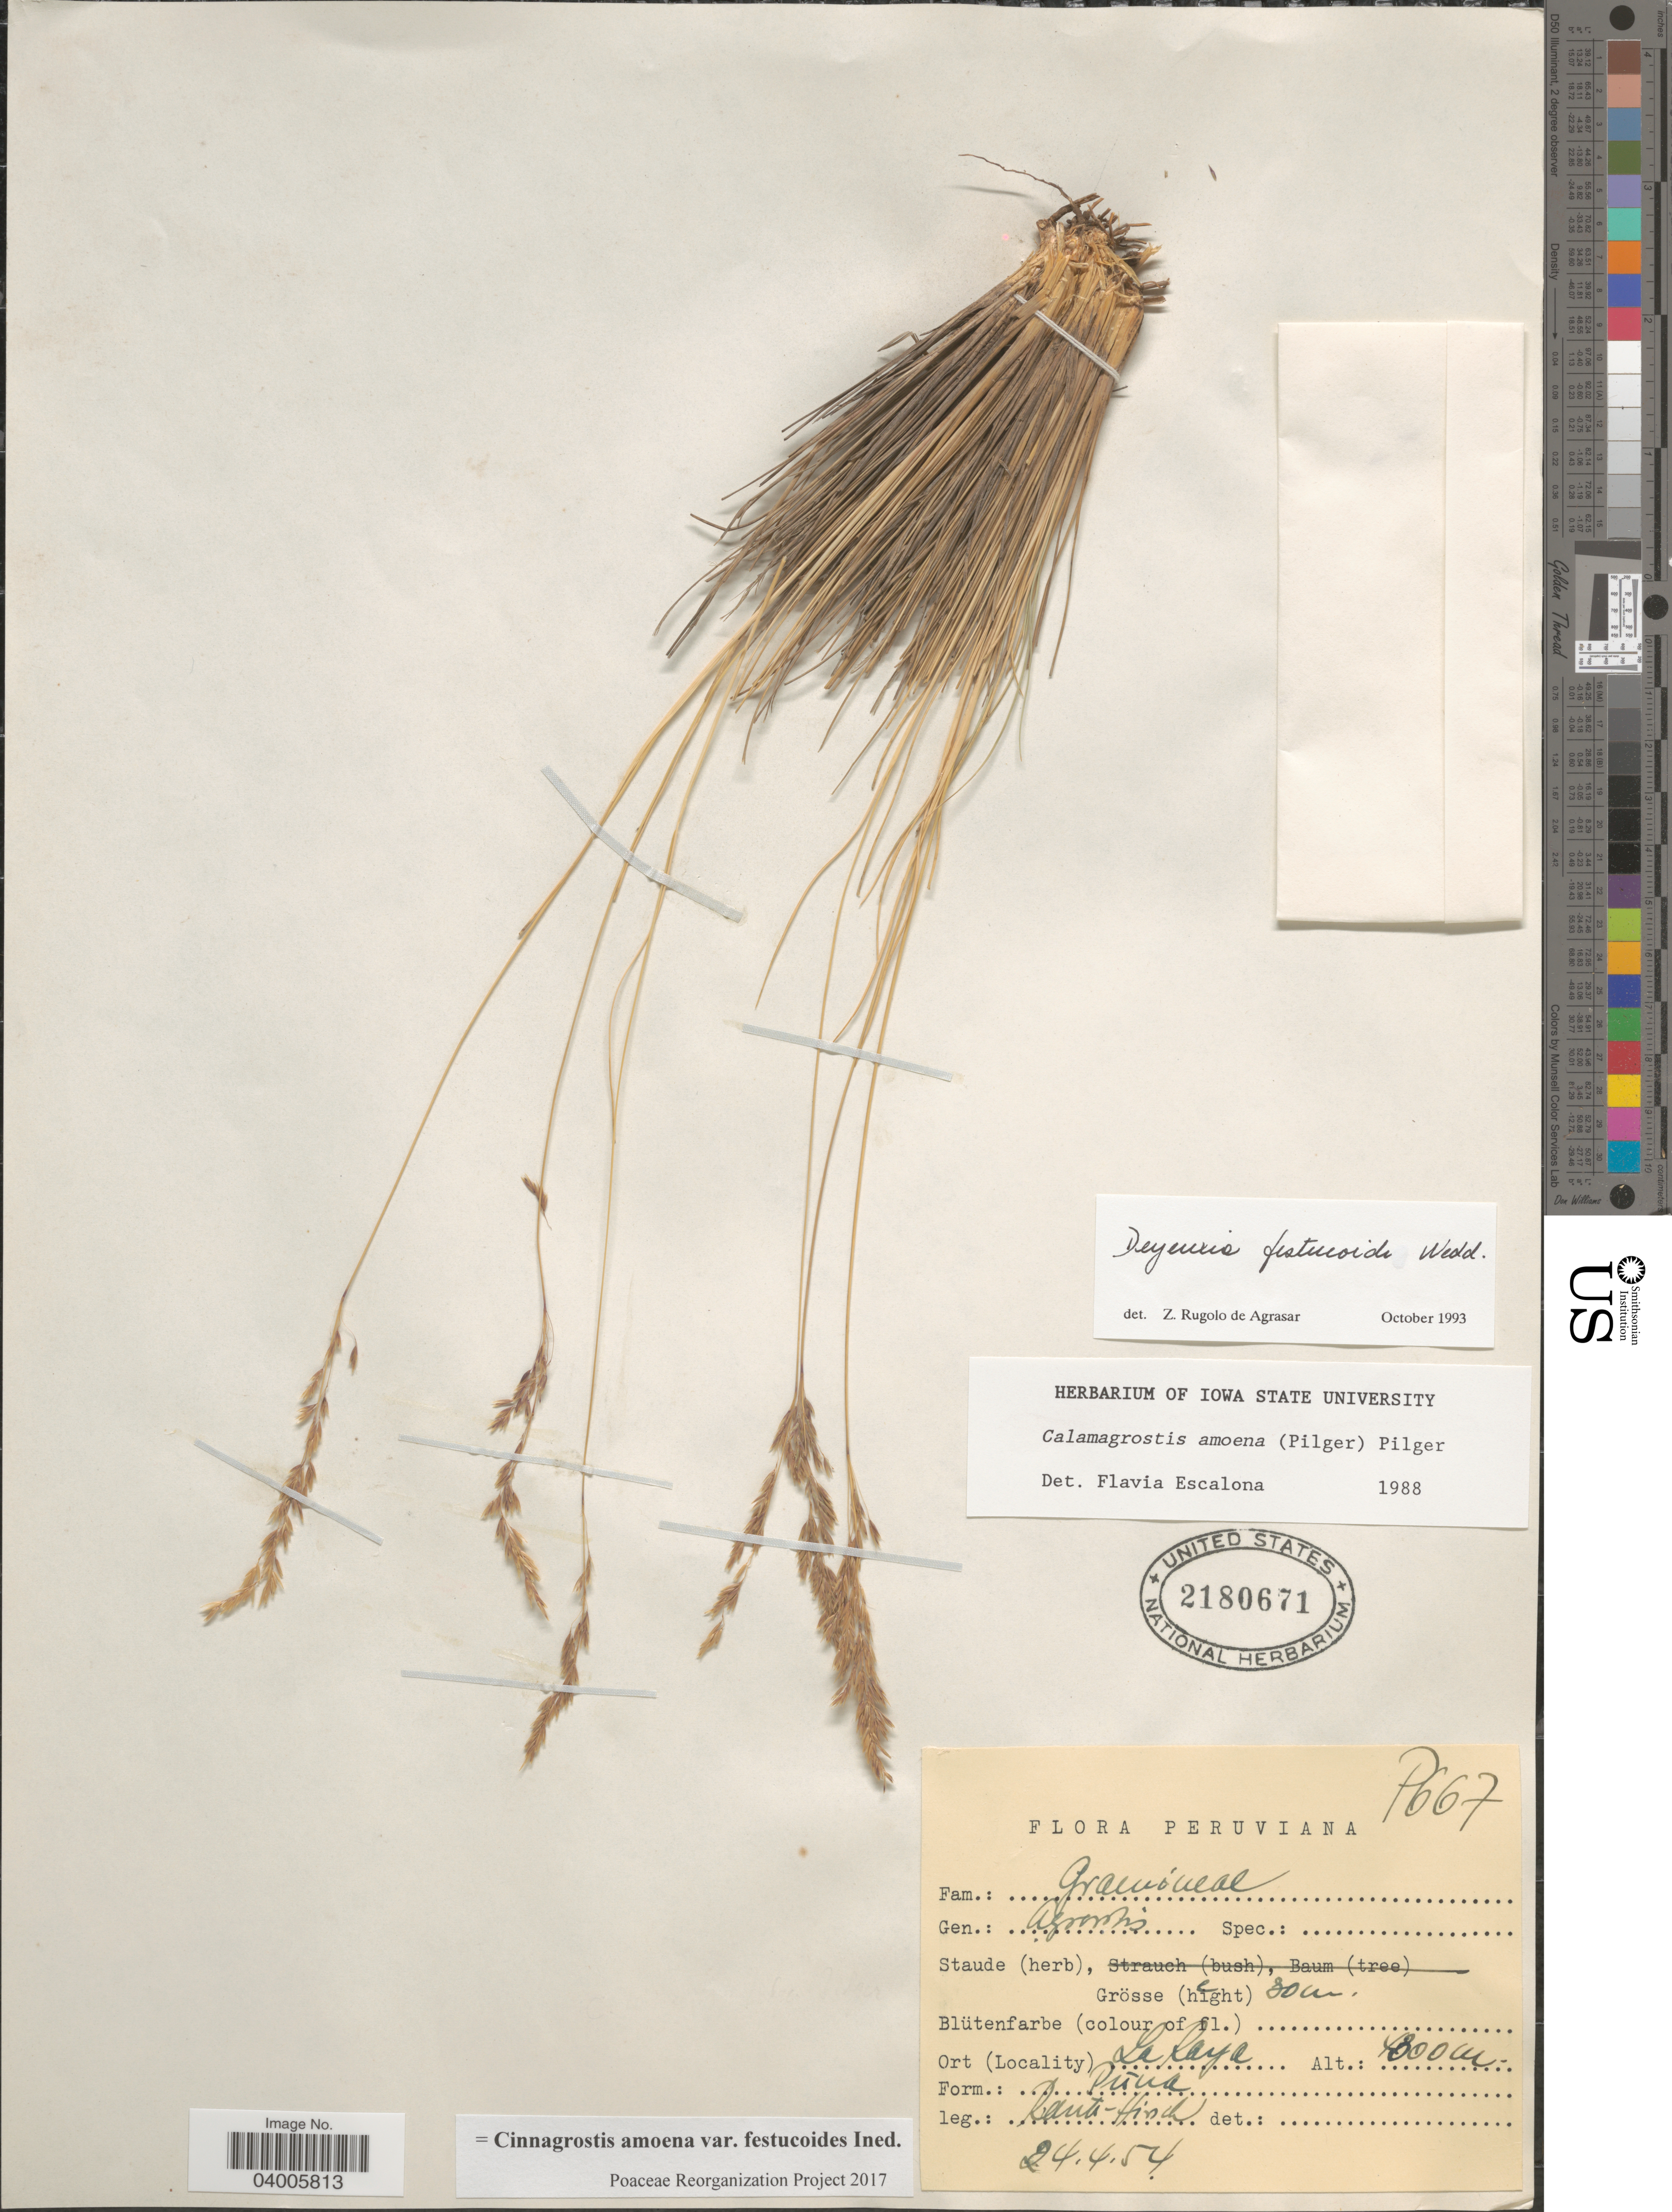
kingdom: Plantae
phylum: Tracheophyta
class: Liliopsida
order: Poales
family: Poaceae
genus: Cinnagrostis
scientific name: Cinnagrostis filifolia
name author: (Wedd.) P.M. Peterson et al.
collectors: W. Rauh & G. Hirsch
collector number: P667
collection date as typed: Transcribed d/m/y: 24/4/54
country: Peru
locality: La Raya. Pūna.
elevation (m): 4300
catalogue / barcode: US 2180671